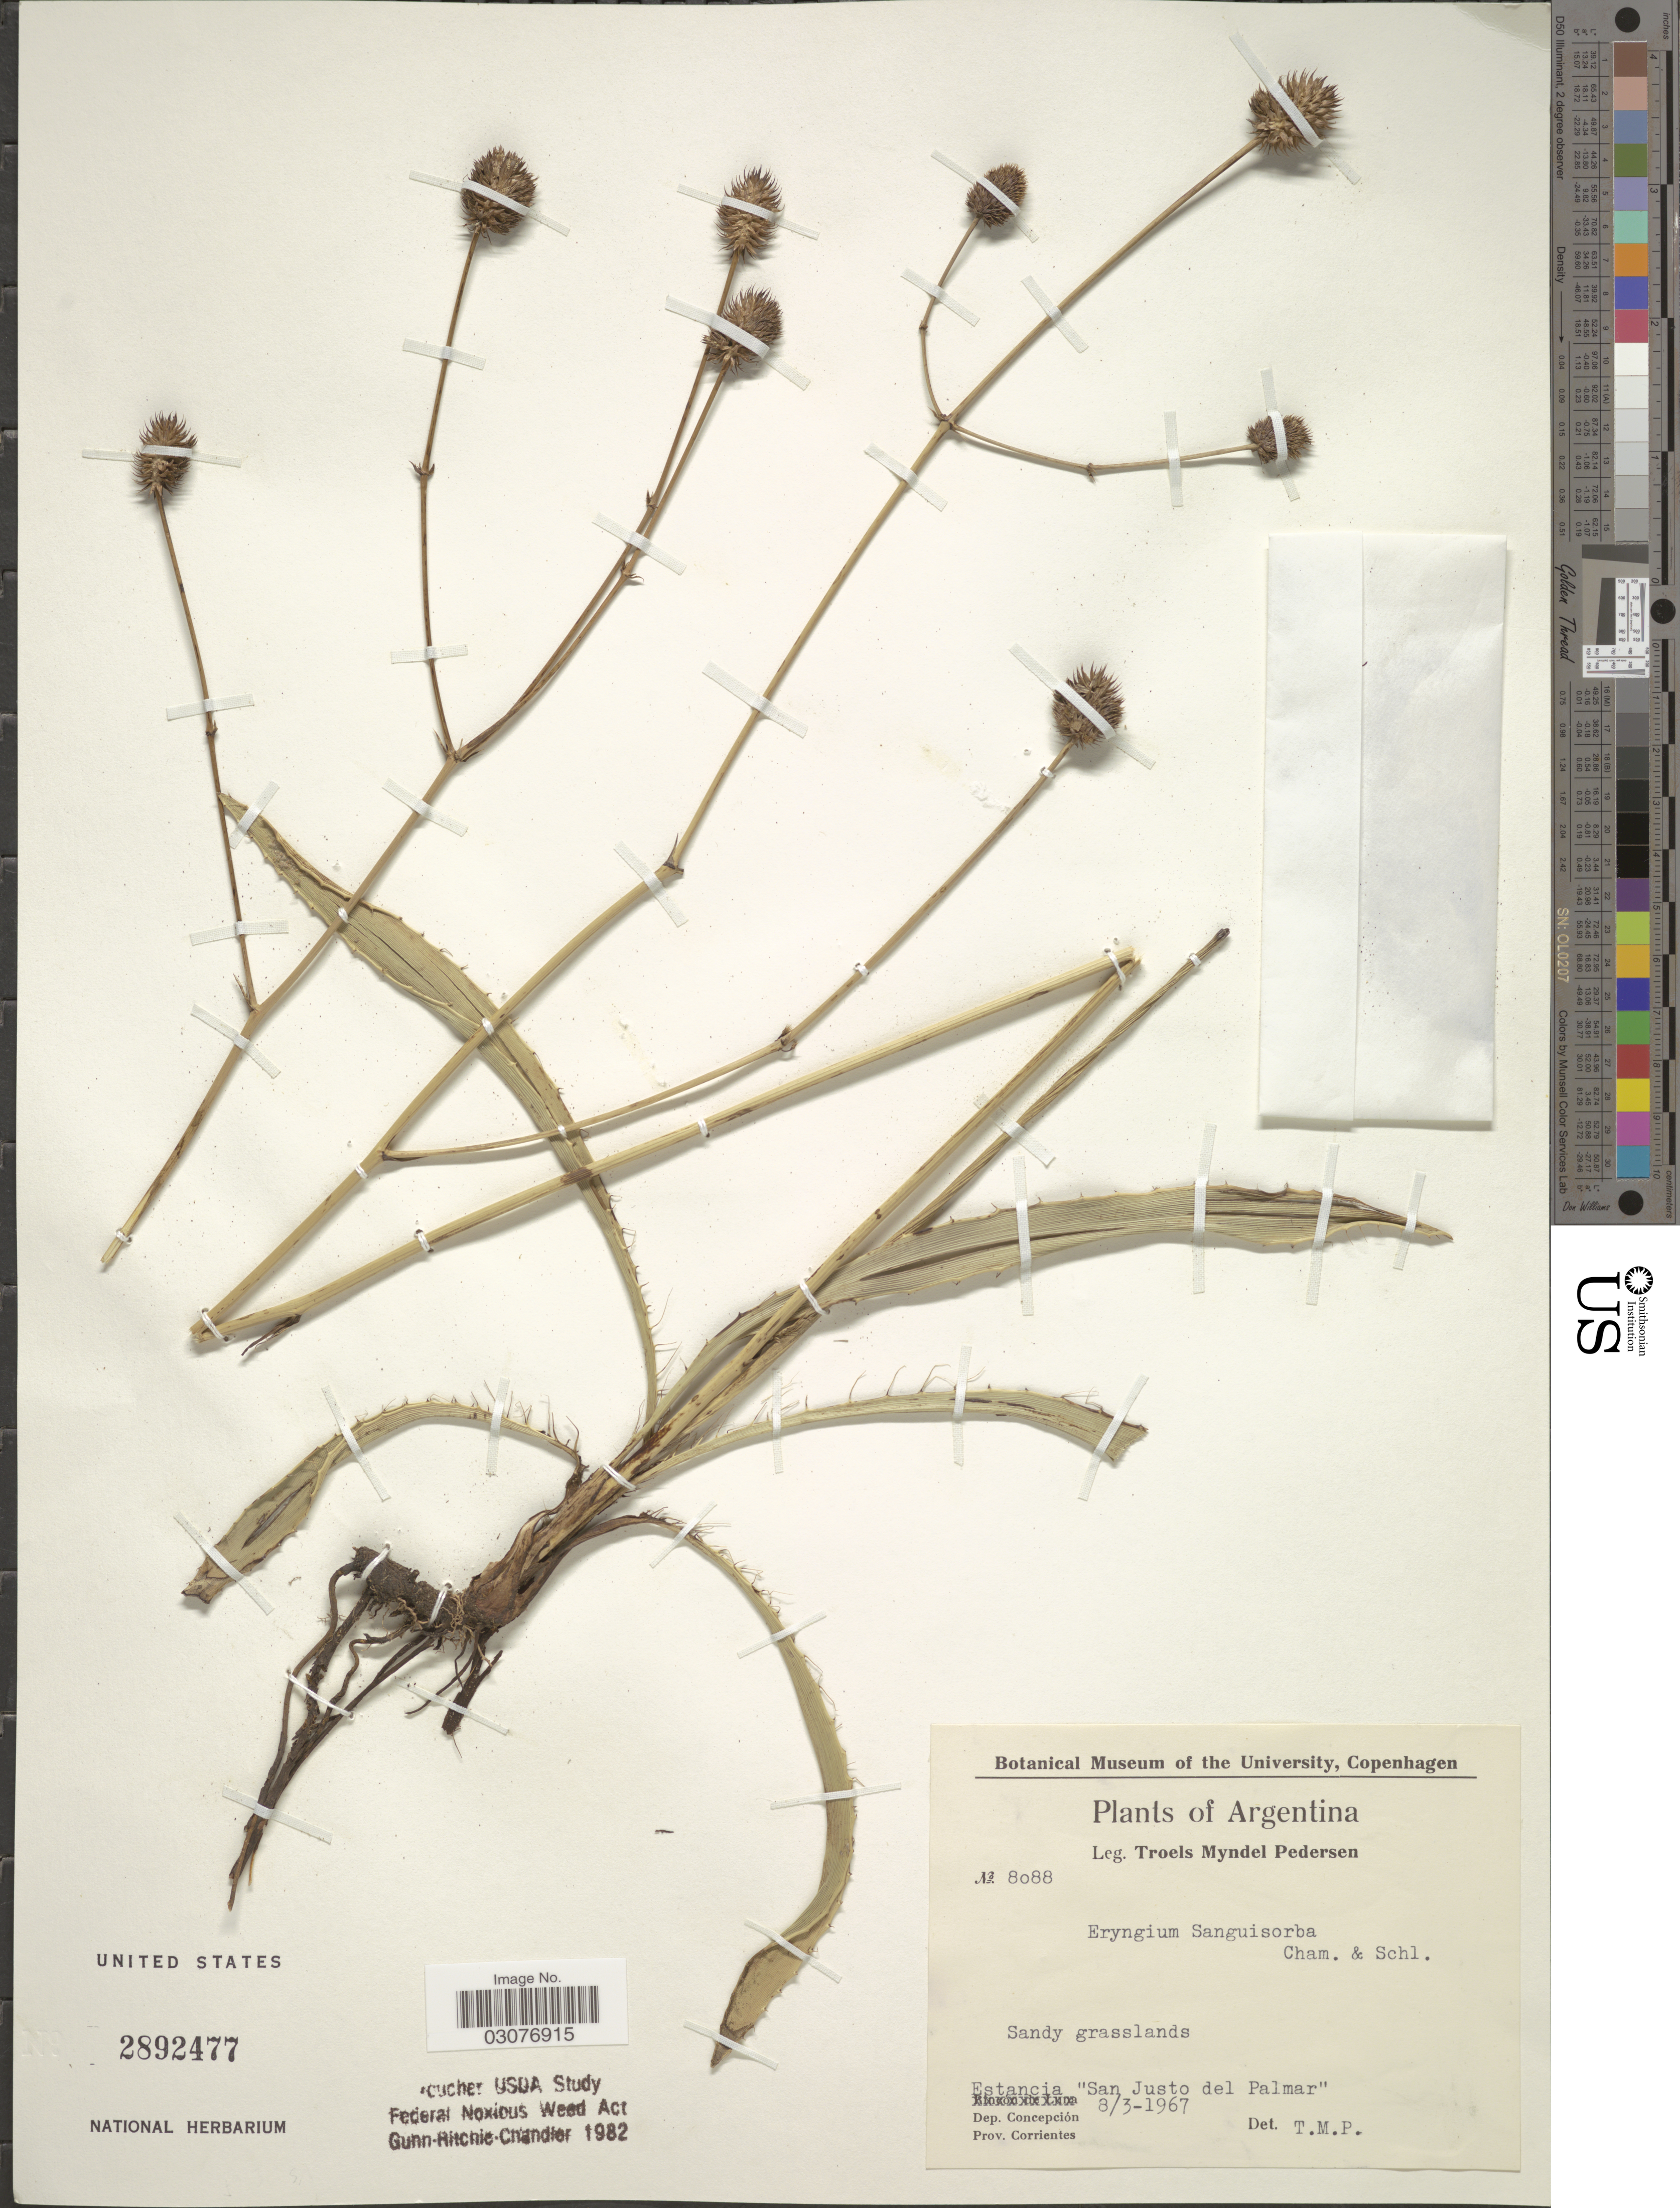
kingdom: Plantae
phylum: Tracheophyta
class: Magnoliopsida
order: Apiales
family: Apiaceae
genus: Eryngium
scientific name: Eryngium sanguisorba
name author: Cham. & Schltdl.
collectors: T. Pederson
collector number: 8088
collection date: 1967-03-08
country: Argentina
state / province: Corrientes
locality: Estancia "Sam Justo del Palmar". Dep. Concepción.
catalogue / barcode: US 2892477